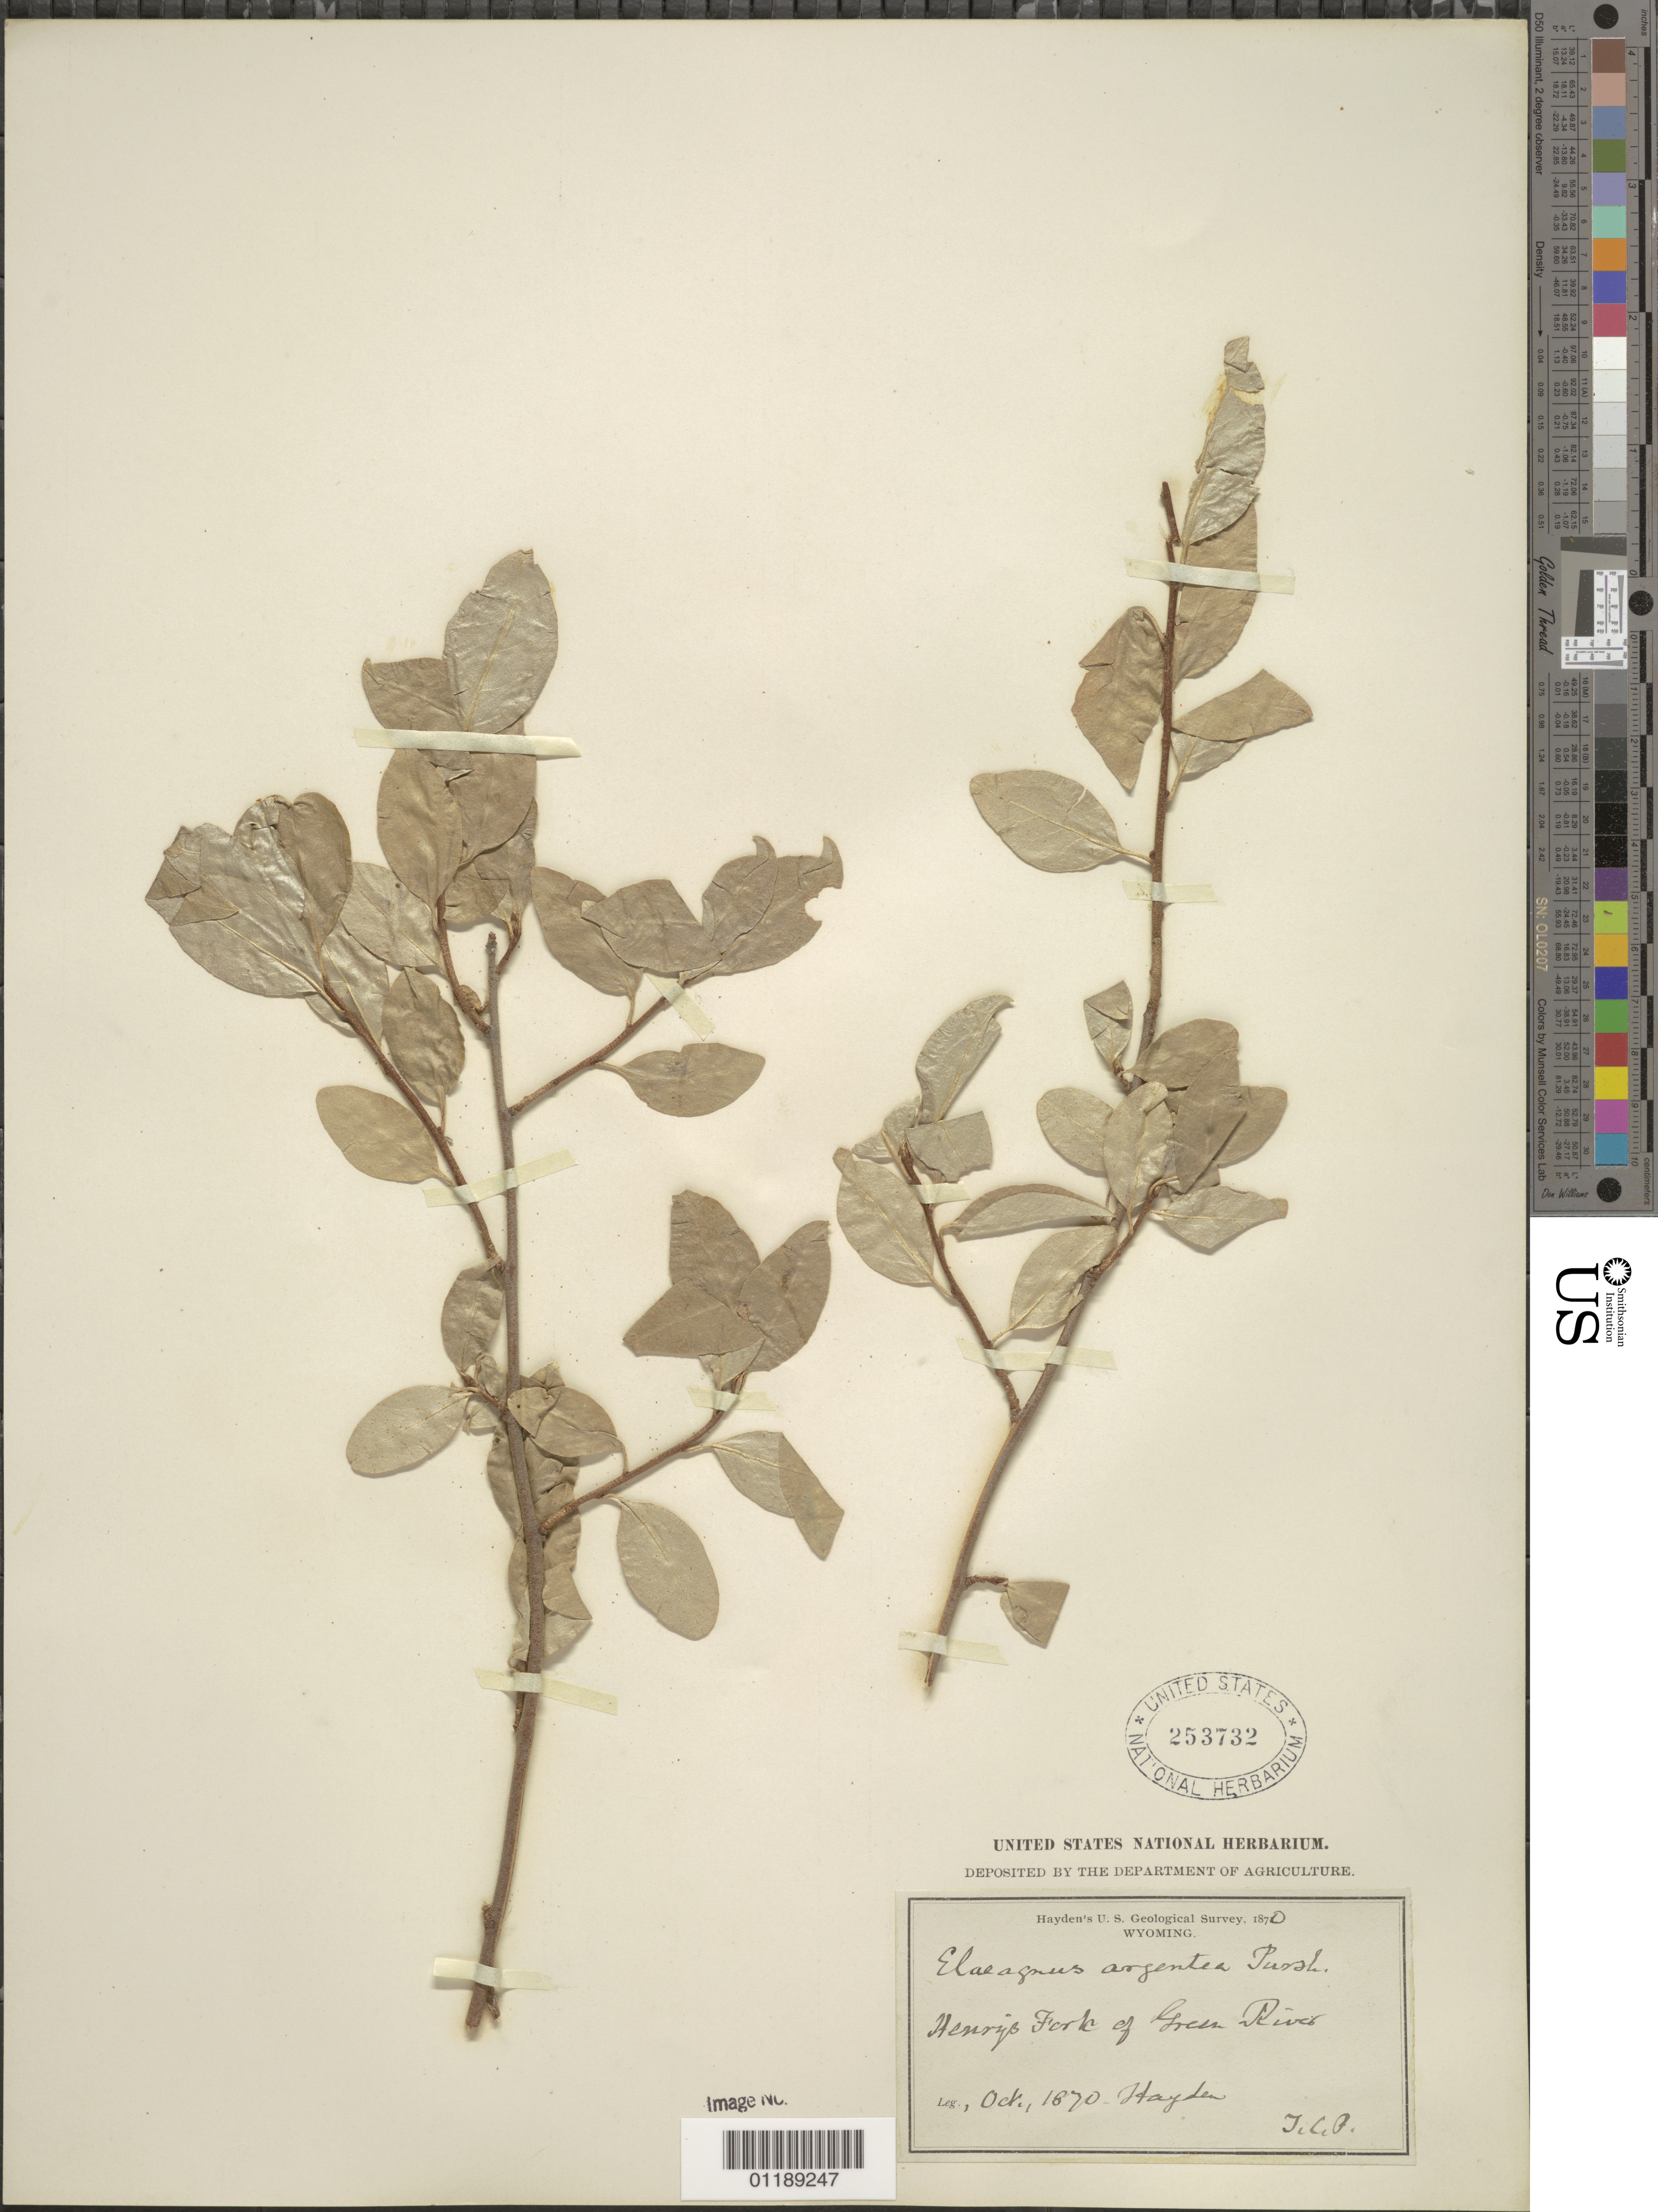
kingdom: Plantae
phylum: Tracheophyta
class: Magnoliopsida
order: Rosales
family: Elaeagnaceae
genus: Elaeagnus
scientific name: Elaeagnus commutata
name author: Bernh. ex Rydb.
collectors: -- Hayden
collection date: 1870-10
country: United States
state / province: Wyoming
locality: Henry's Fork of Green River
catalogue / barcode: US 253732